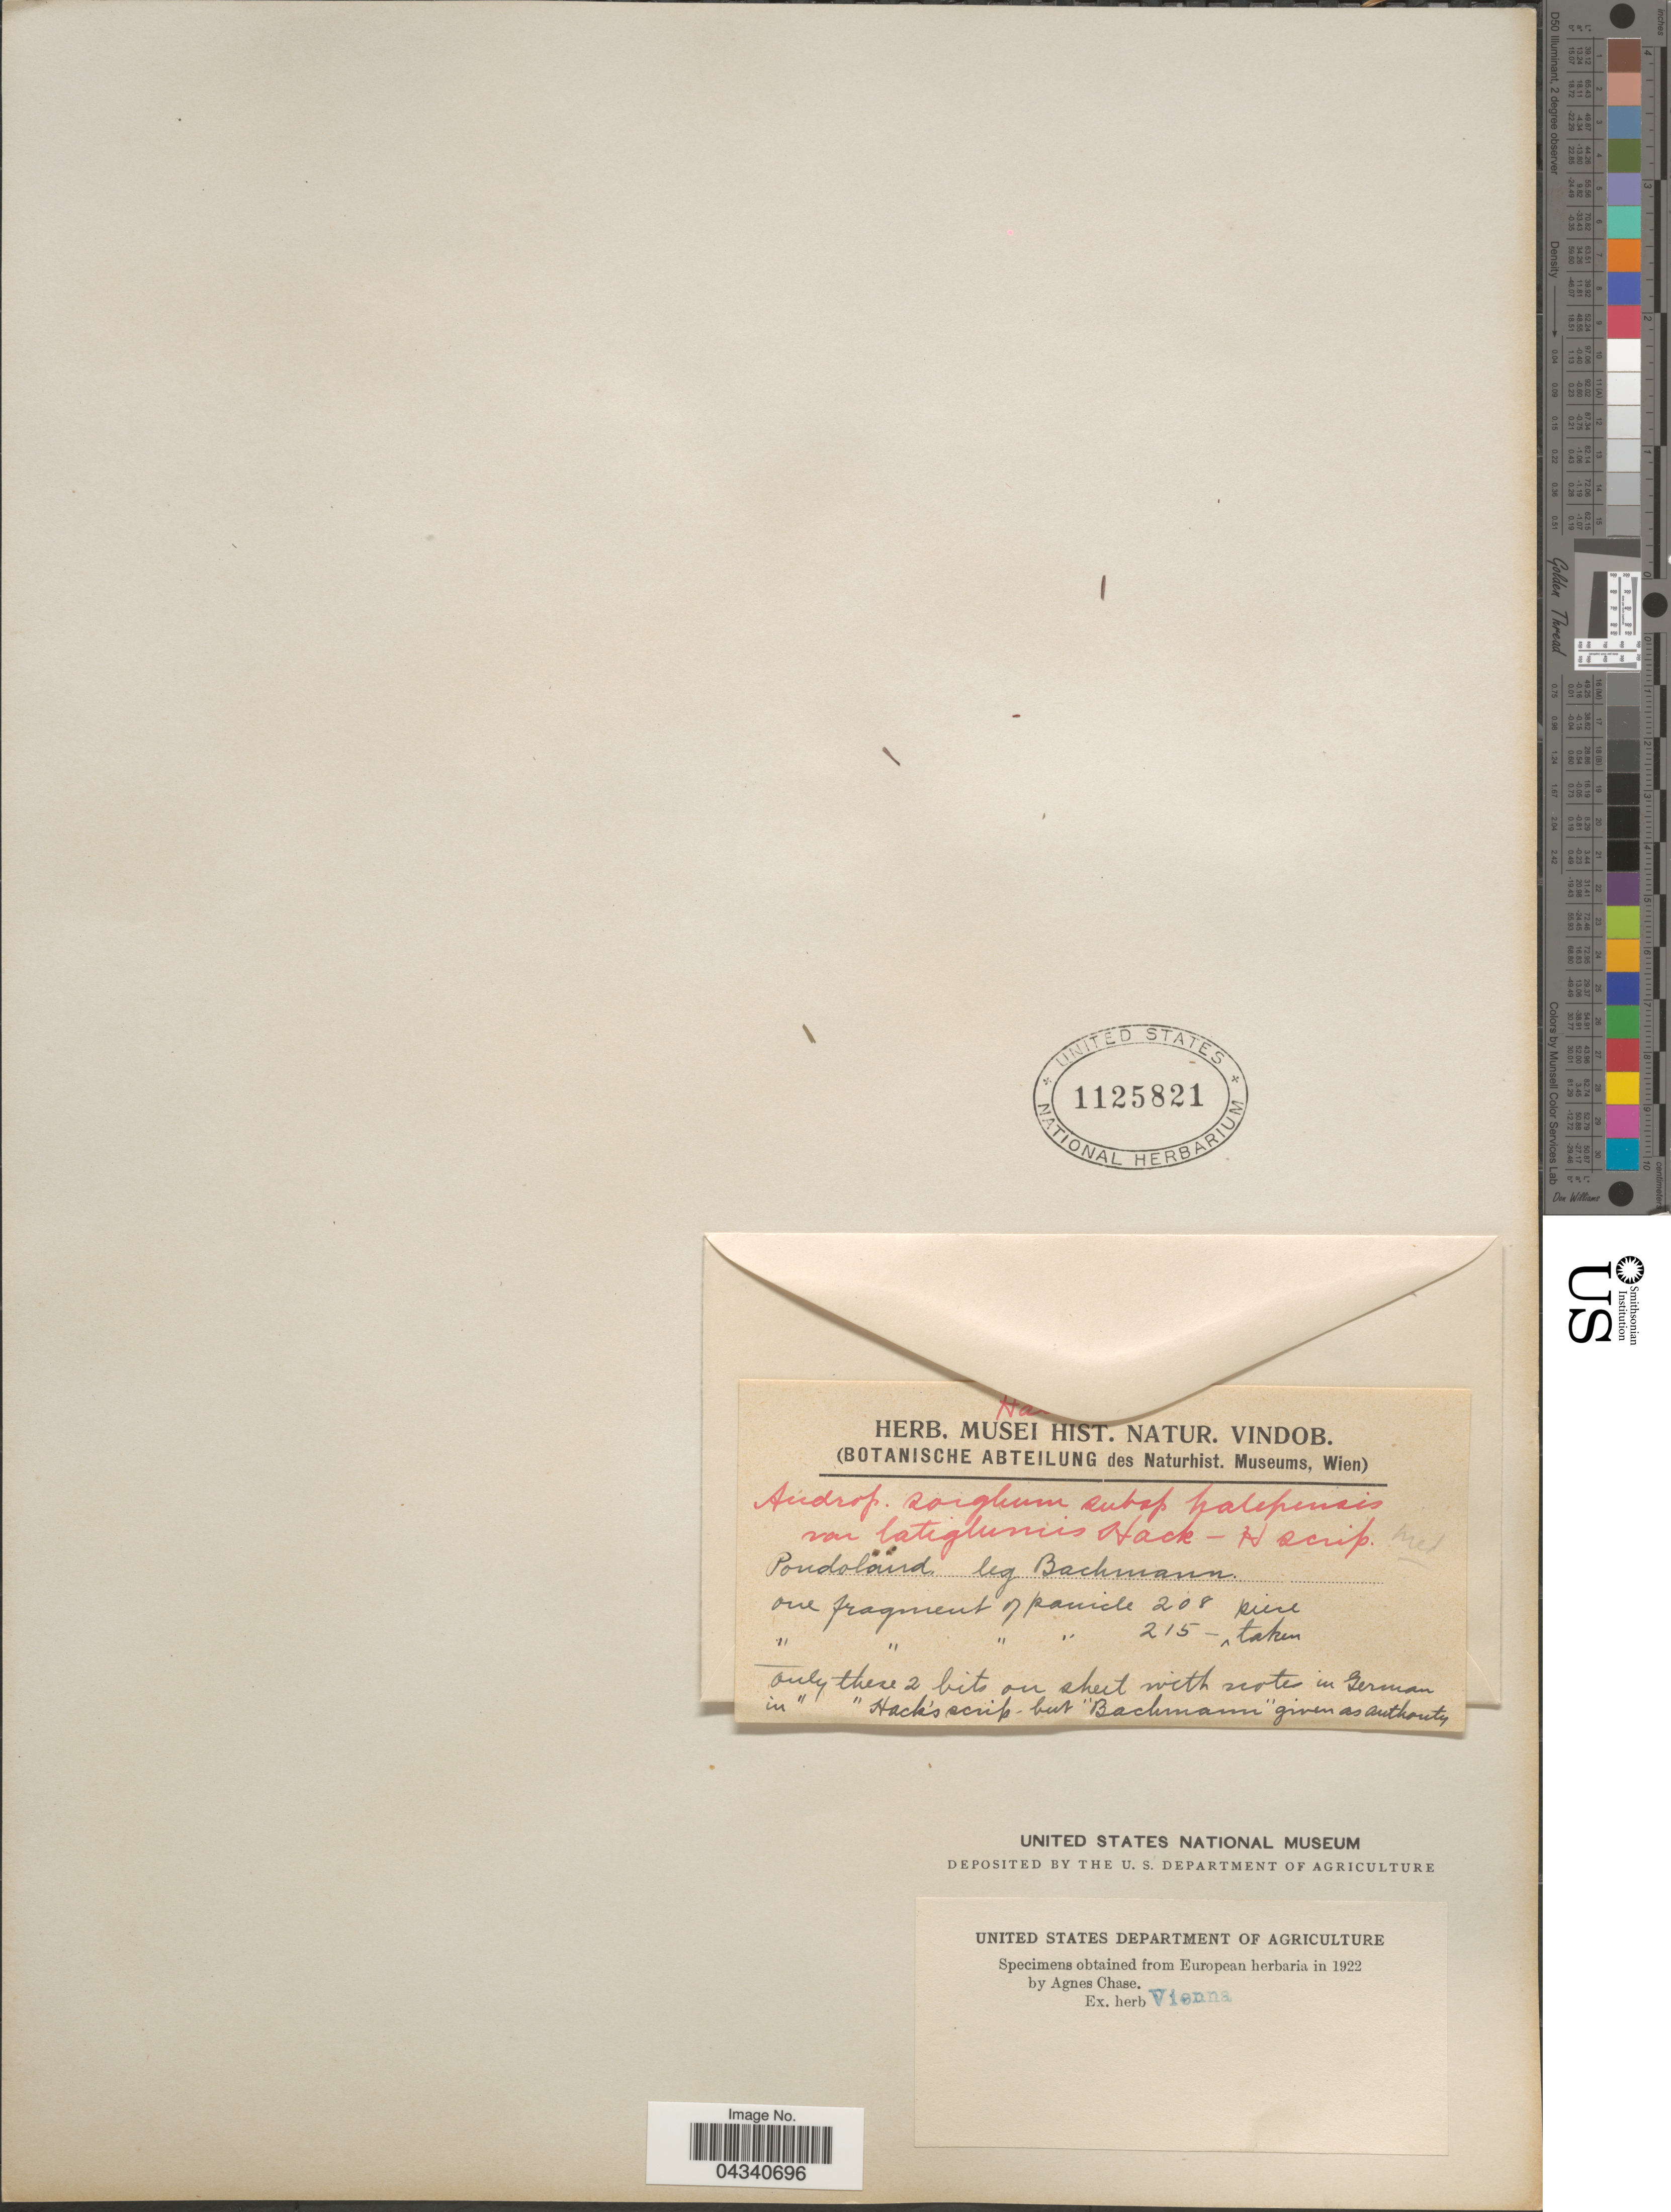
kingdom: Plantae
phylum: Tracheophyta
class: Liliopsida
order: Poales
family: Poaceae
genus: Sorghum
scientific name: Sorghum bicolor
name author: (L.) Moench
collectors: Bachmann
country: South Africa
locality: Pondoland.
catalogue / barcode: US 1125821